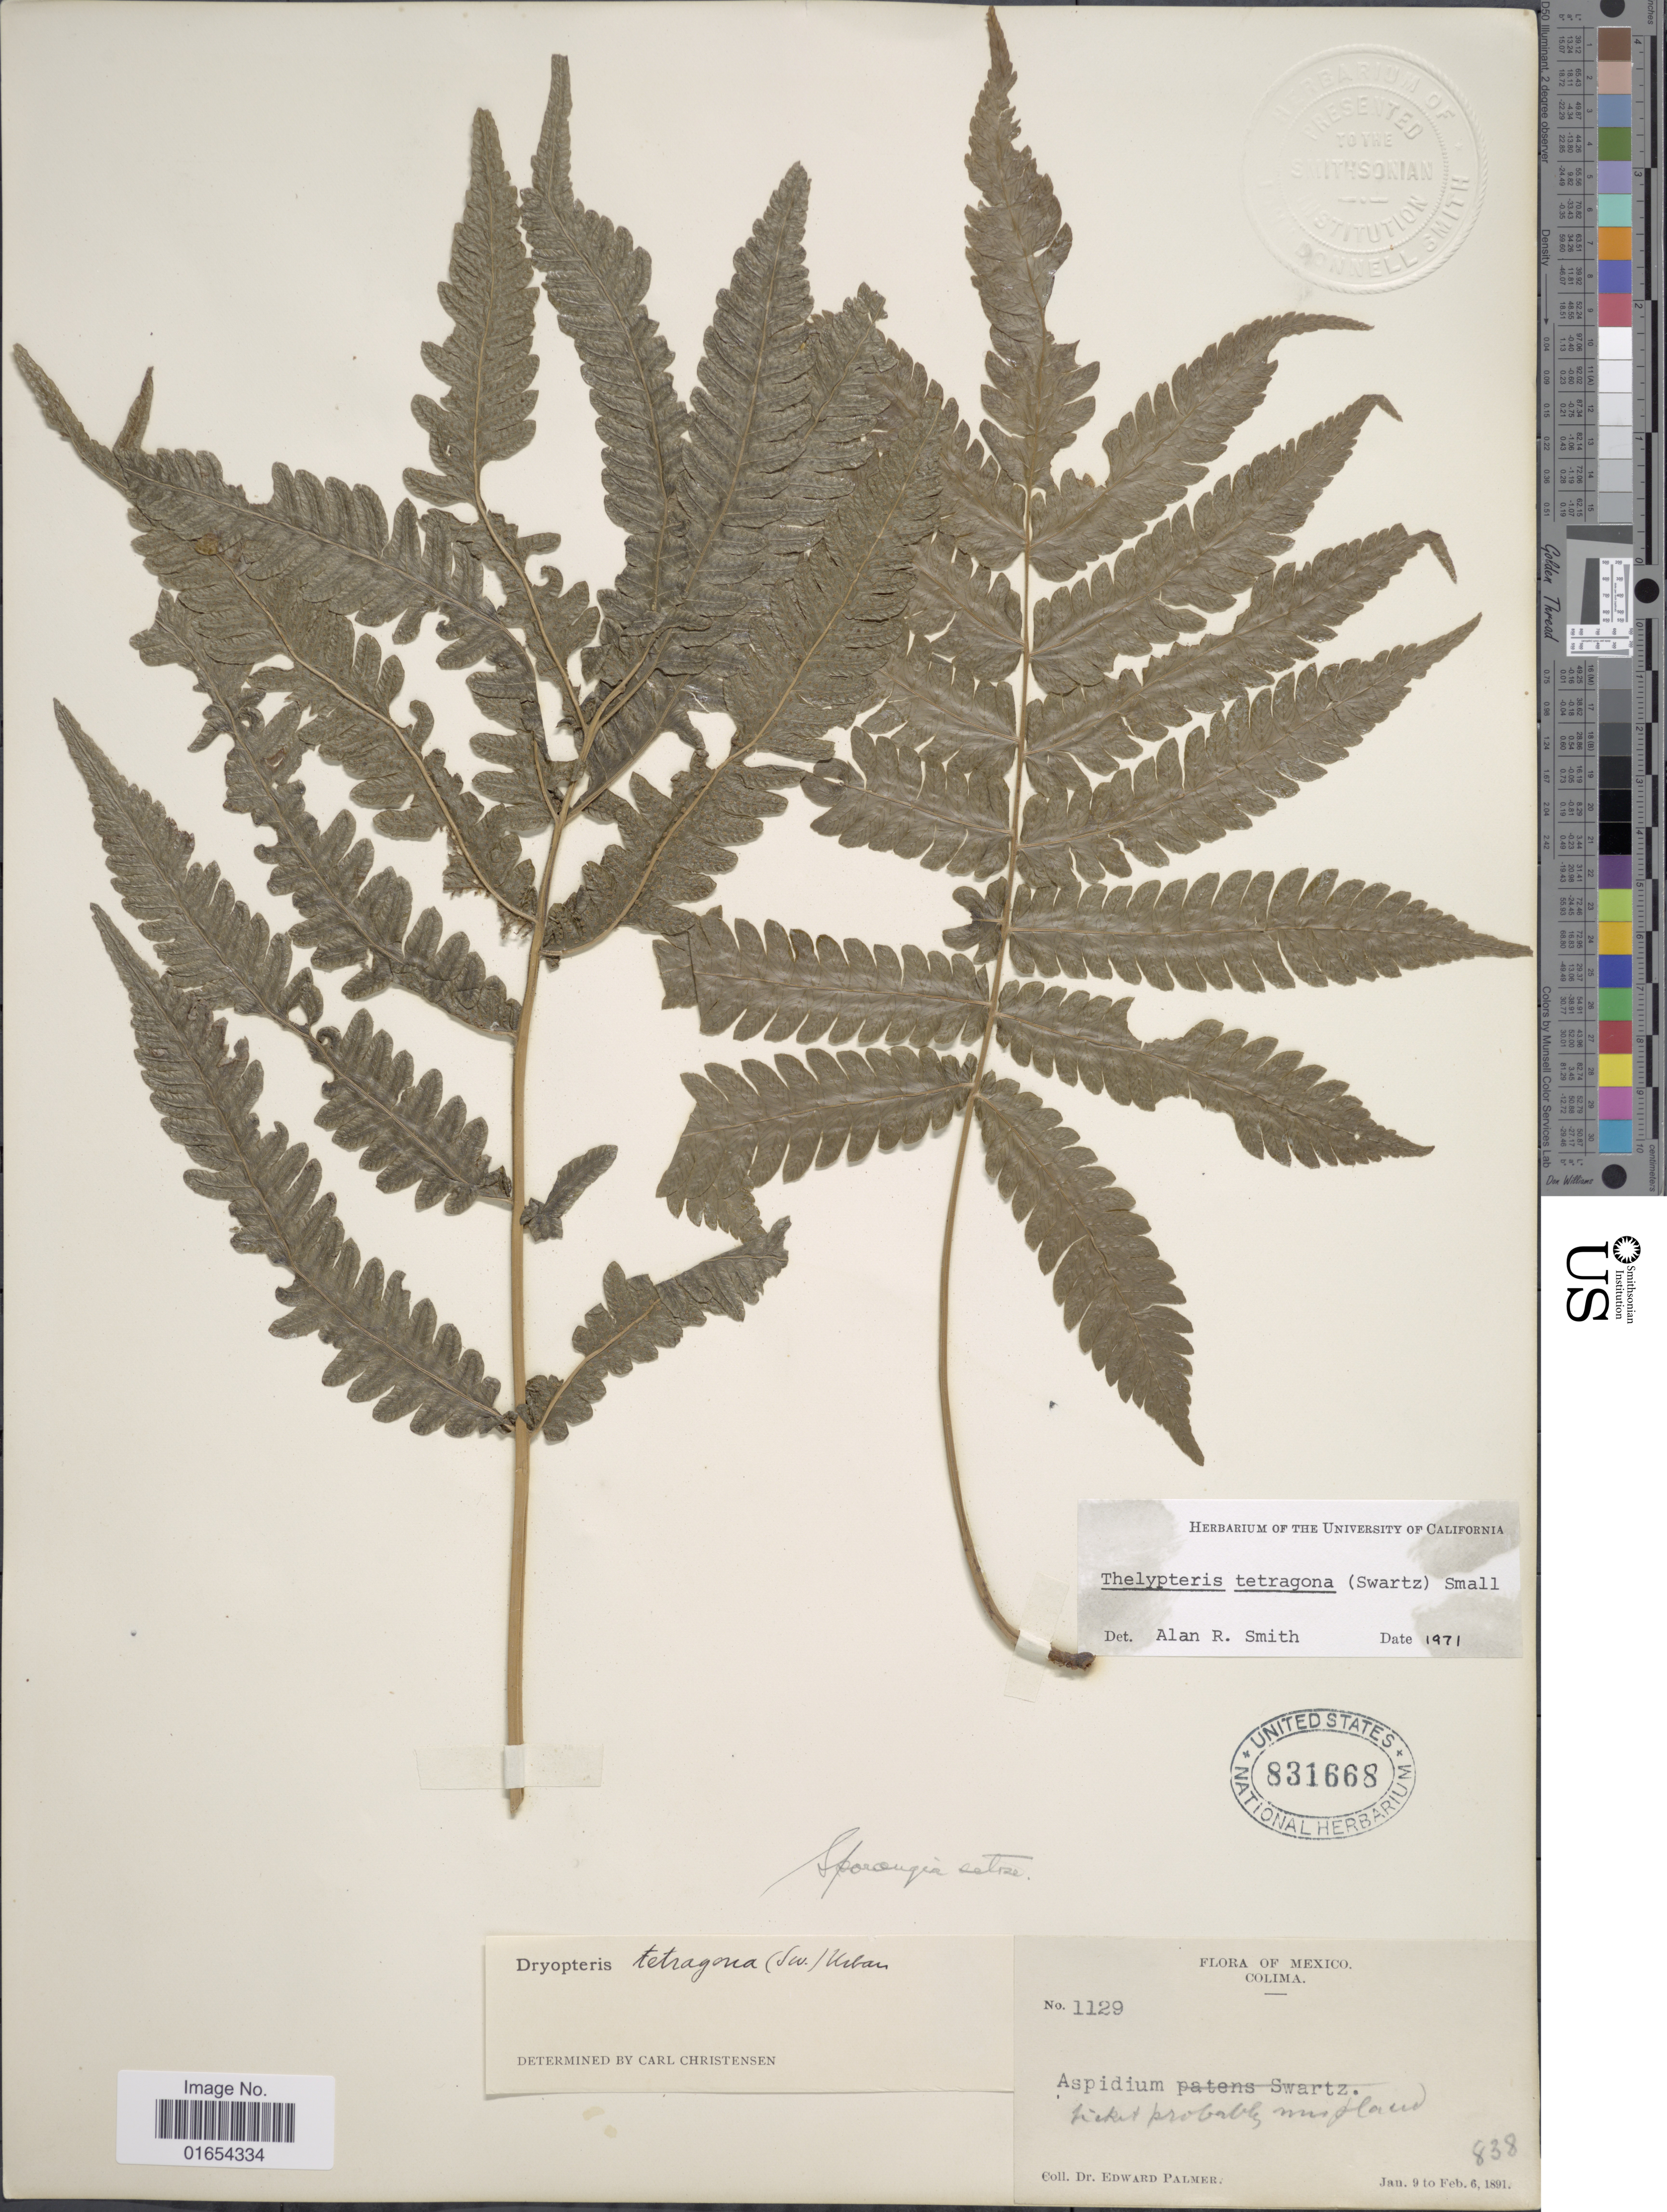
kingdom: Plantae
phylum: Tracheophyta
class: Polypodiopsida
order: Polypodiales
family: Thelypteridaceae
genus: Goniopteris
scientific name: Goniopteris tetragona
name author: (C. Presl) Sw.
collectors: E. Palmer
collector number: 1129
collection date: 1891-01-09/1891-02-06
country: Mexico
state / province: Colima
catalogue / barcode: US 831668